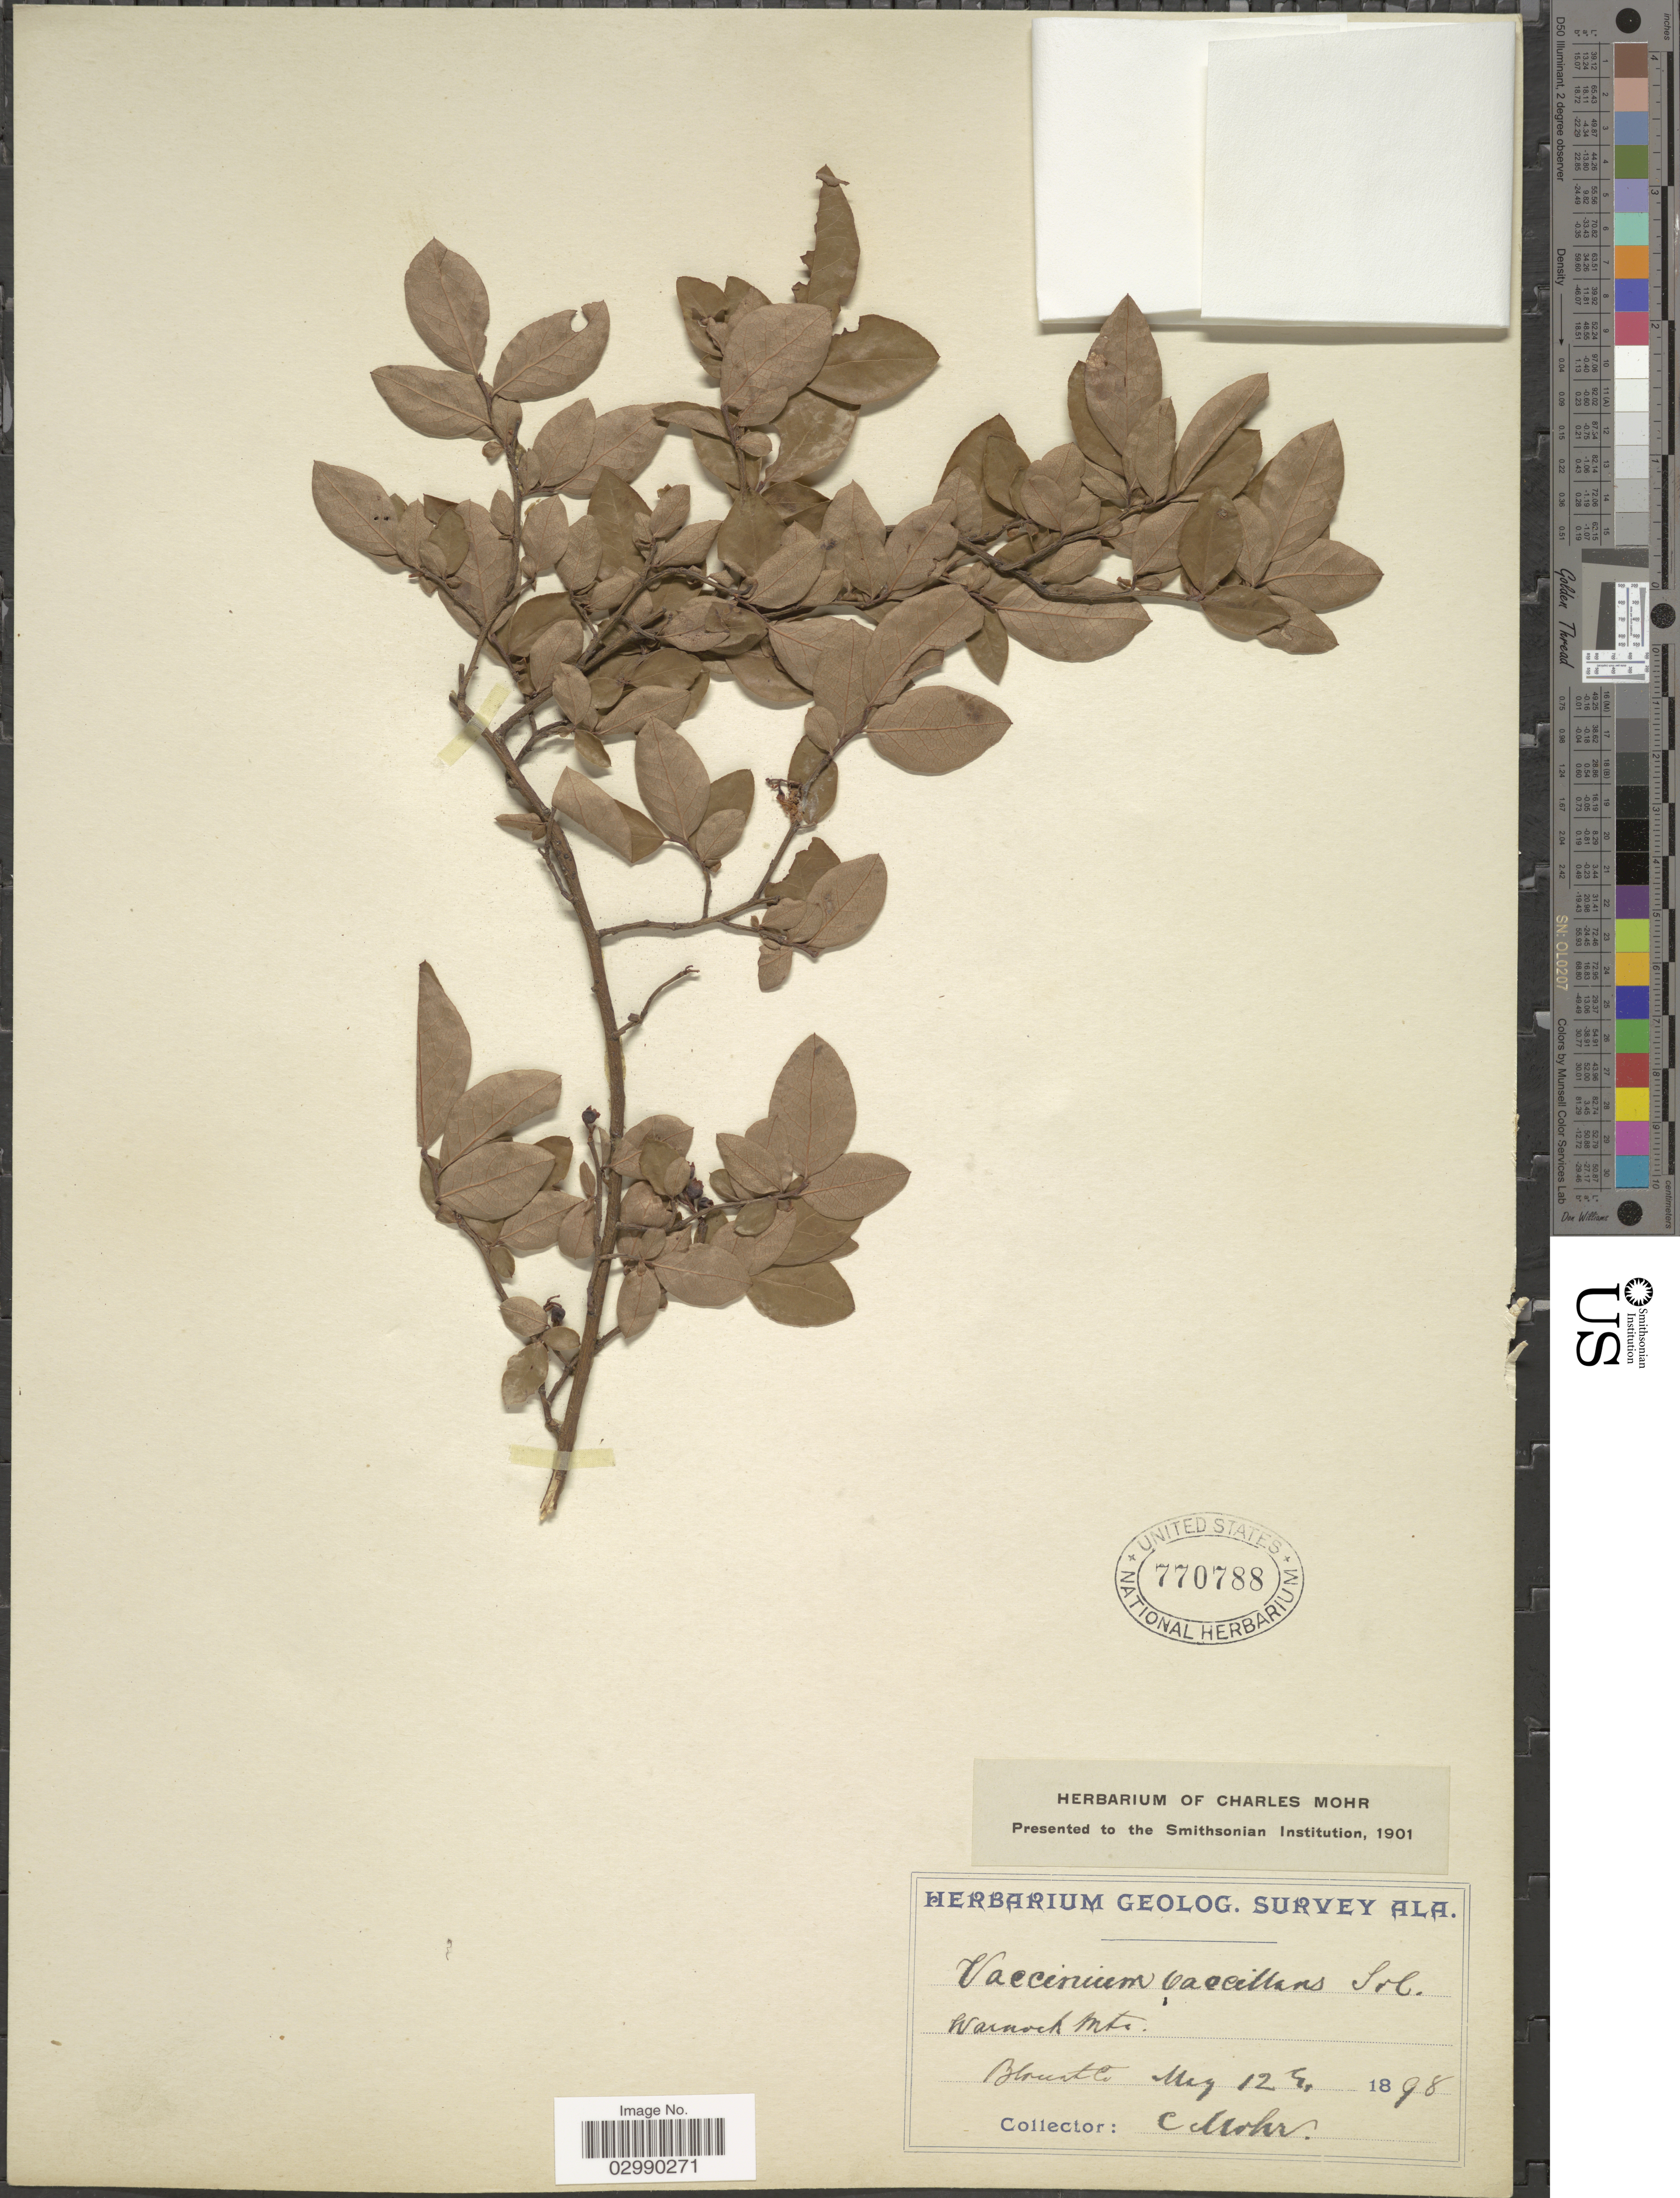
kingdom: Plantae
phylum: Tracheophyta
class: Magnoliopsida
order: Ericales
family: Ericaceae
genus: Vaccinium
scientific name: Vaccinium vacillans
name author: Kalm ex Torr.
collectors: C. T. Mohr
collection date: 1898-05-12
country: United States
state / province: Alabama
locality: Warnock Mts., Blount Co.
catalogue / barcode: US 770788